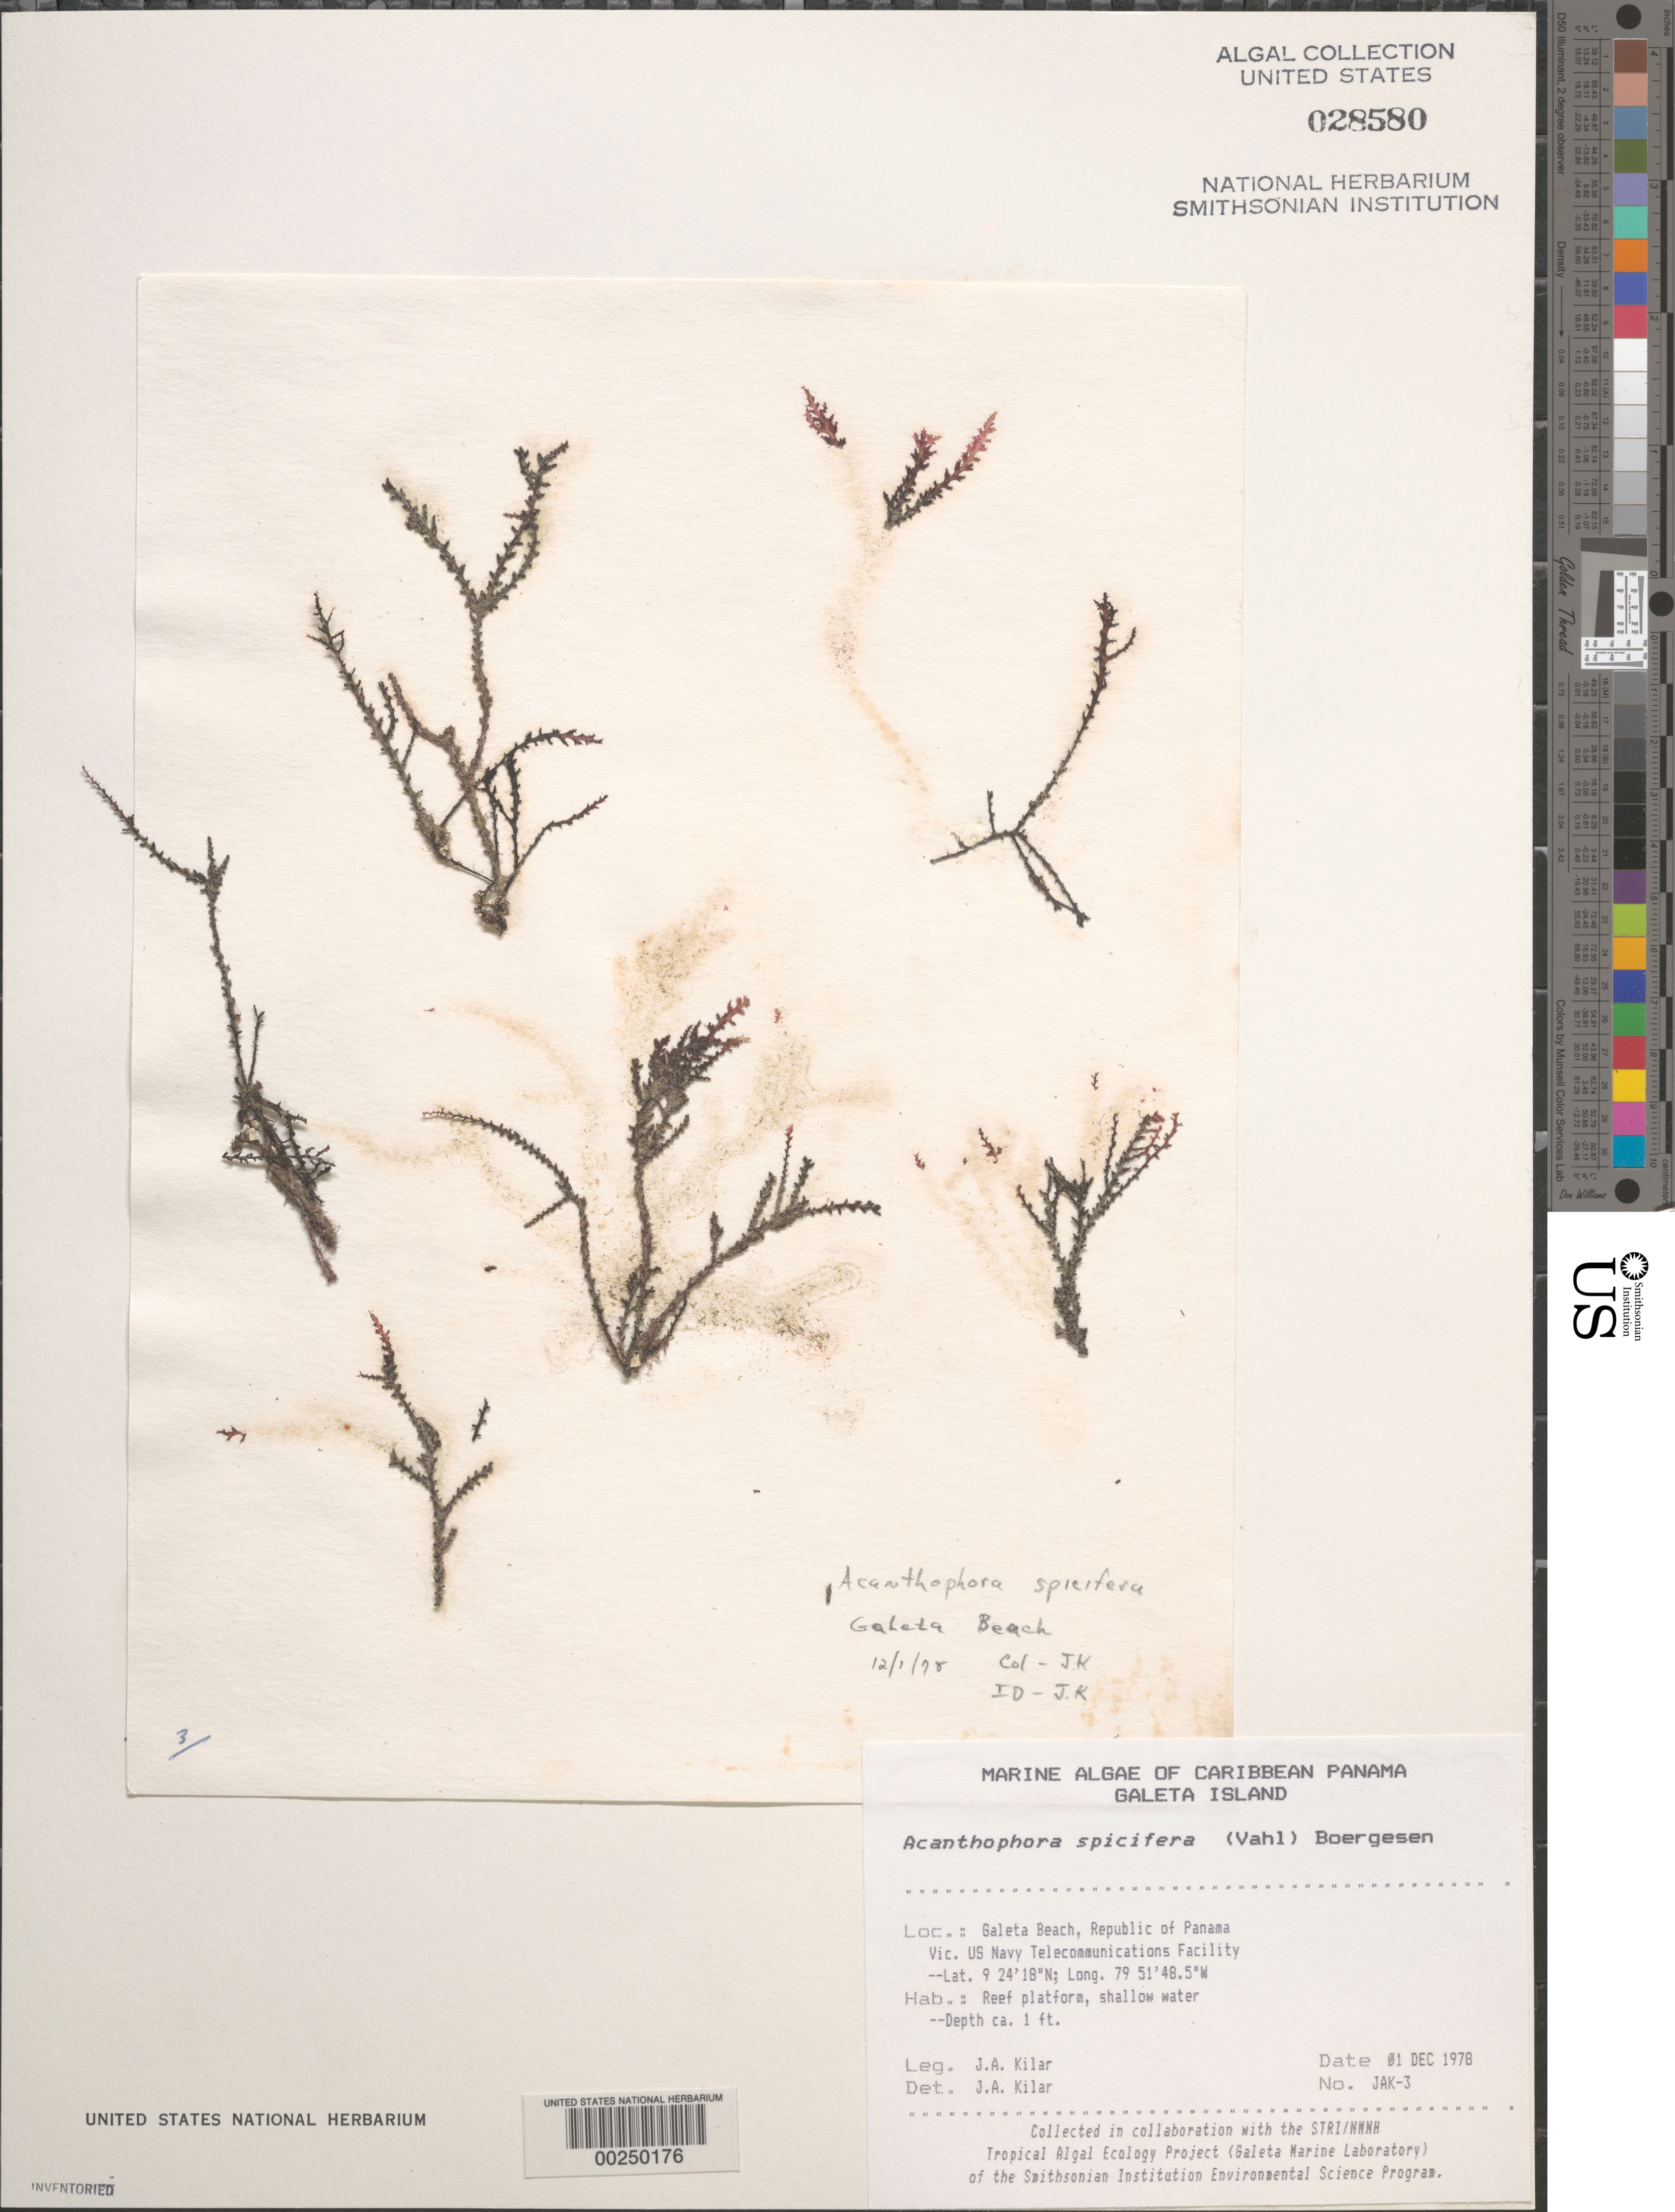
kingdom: Plantae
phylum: Rhodophyta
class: Florideophyceae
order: Ceramiales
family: Rhodomelaceae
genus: Acanthophora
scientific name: Acanthophora spicifera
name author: (Vahl) Børgesen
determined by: Kilar, J. A.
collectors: J. A. Kilar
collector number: JAK-3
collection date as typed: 01 Dec 1978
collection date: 1978-12-01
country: Panama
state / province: Colón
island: Galeta Island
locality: Galeta Beach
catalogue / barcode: US 28580